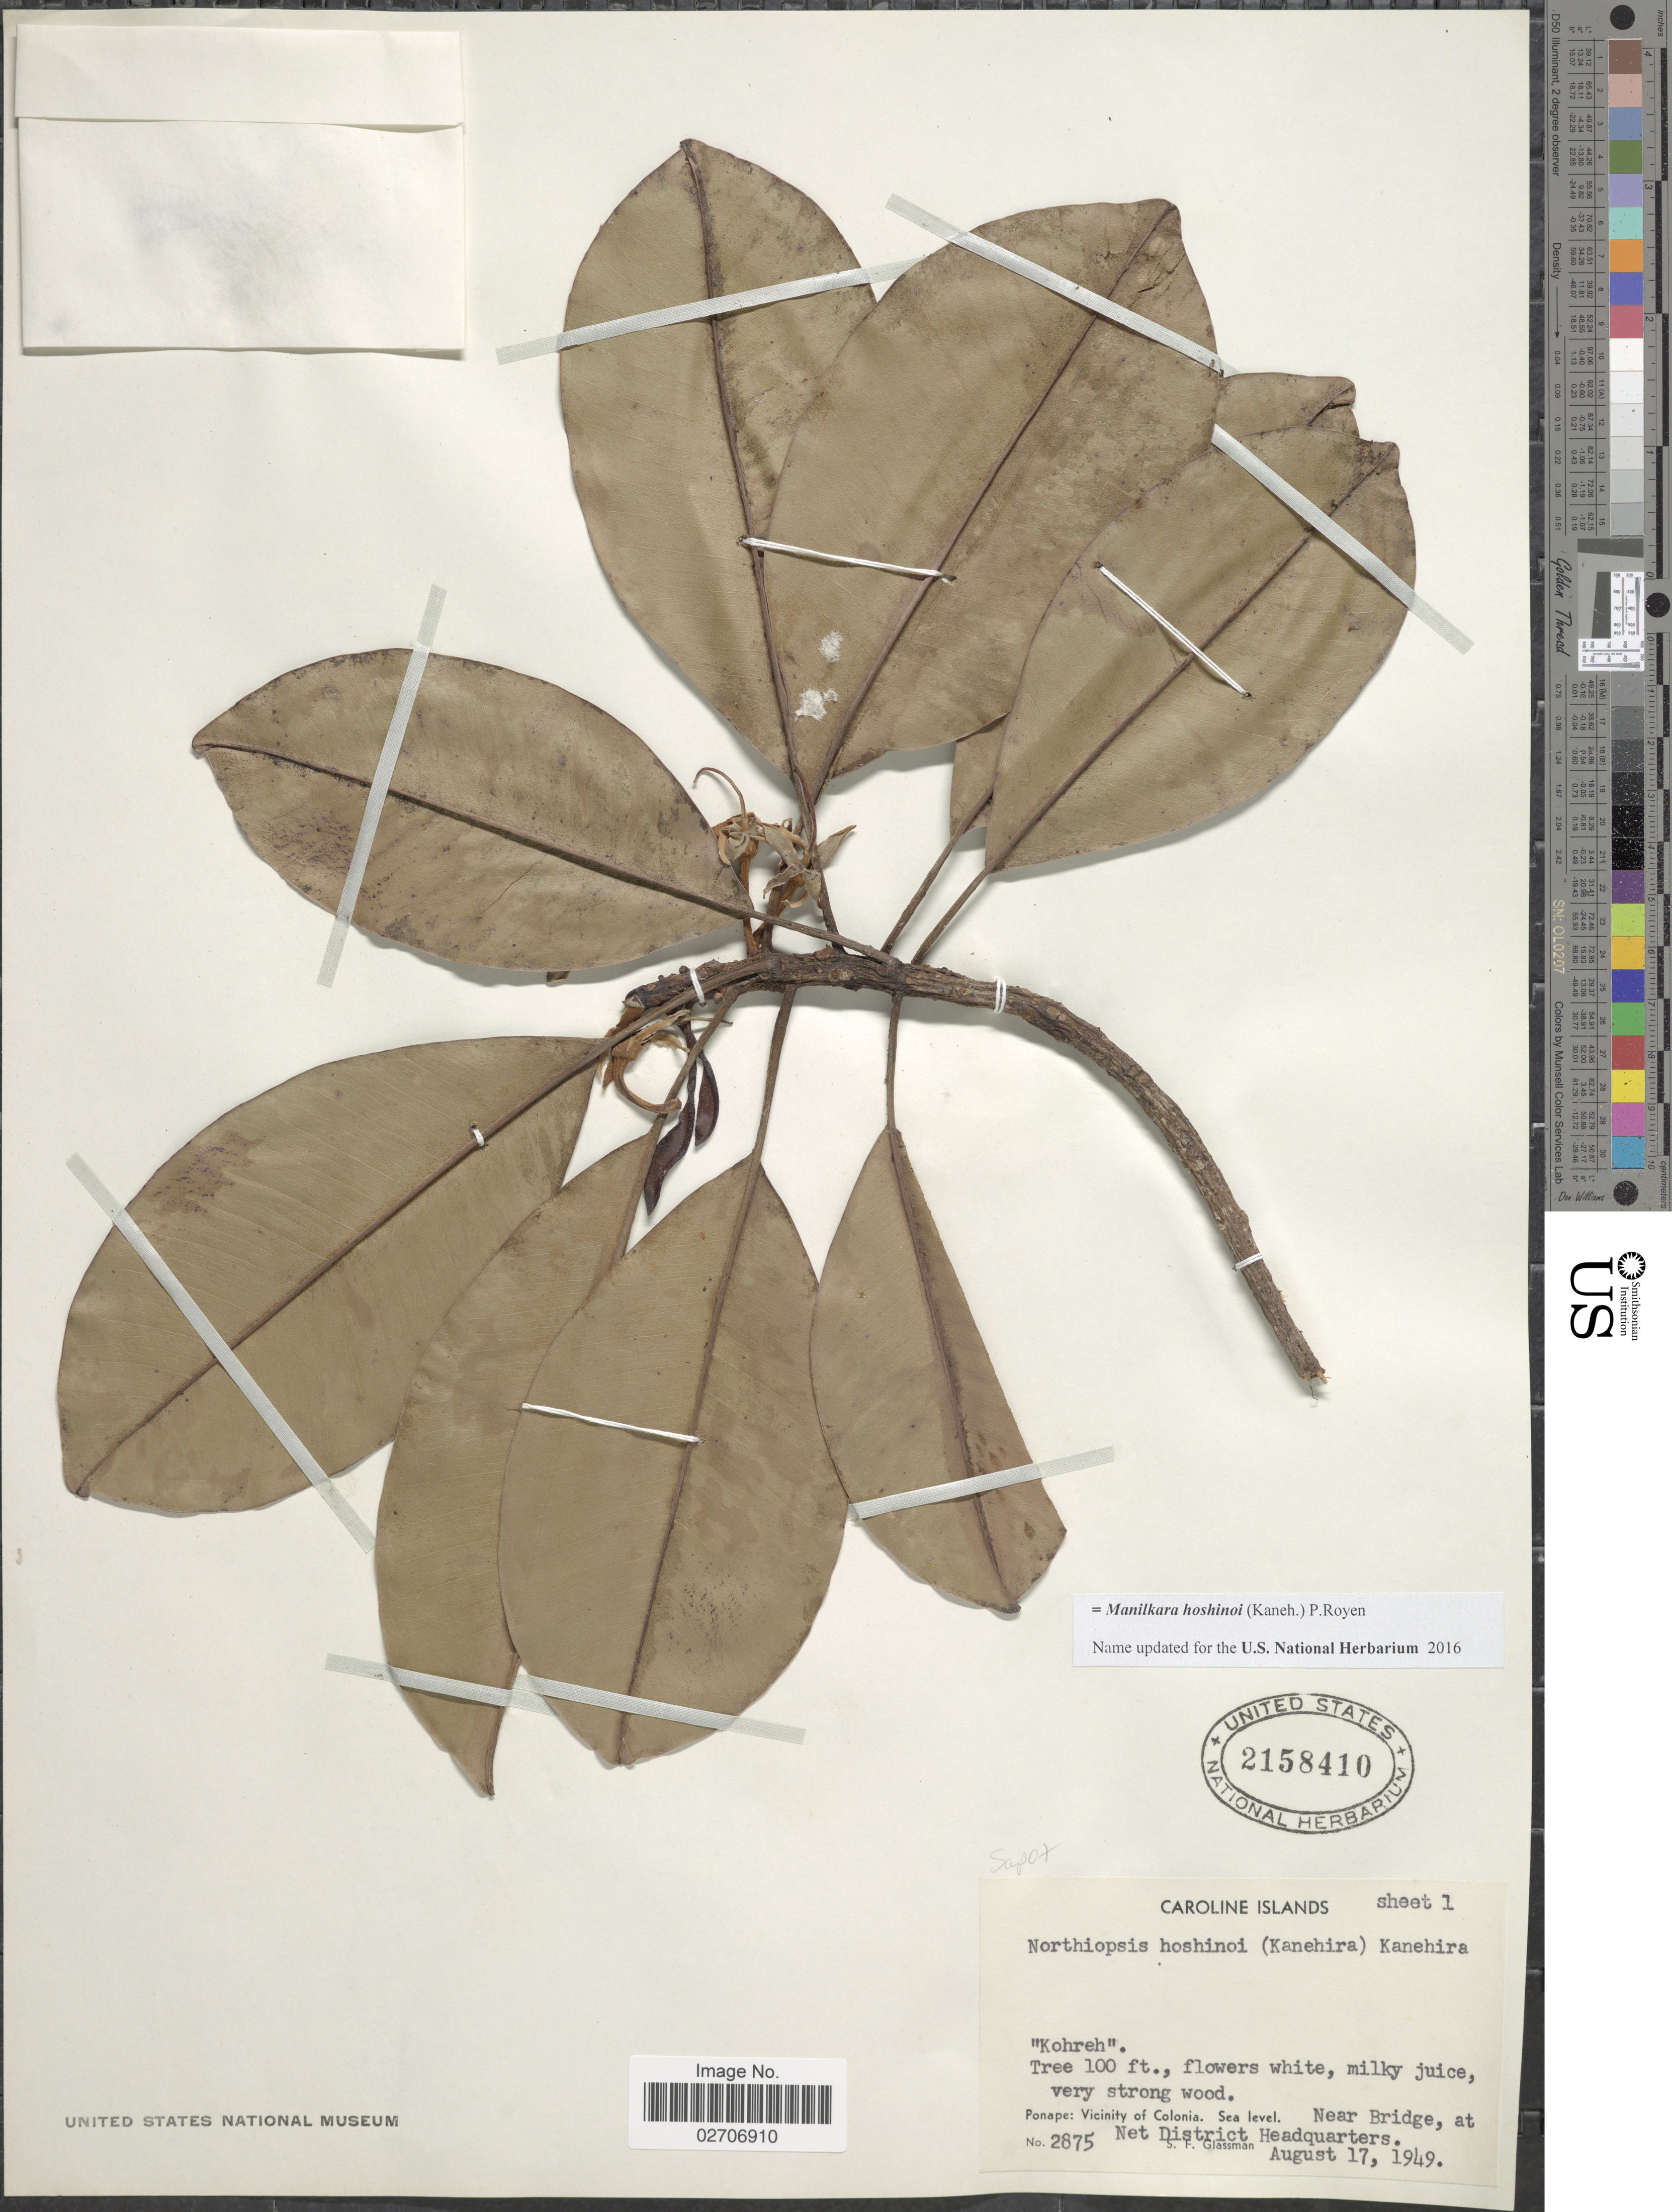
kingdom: Plantae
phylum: Tracheophyta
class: Magnoliopsida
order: Ericales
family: Sapotaceae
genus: Manilkara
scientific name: Manilkara hoshinoi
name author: (Kaneh.) P. Royen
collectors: S. F. Glassman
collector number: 2875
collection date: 1949-08-17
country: Micronesia, Federated States of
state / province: Pohnpei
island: Pohnpei [Ponape]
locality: Caroline Islands, Ponape: Vicinity of Colonia, near Bridge, at Net District Headquarters, Sapot [unsure placement]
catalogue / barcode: US 2158410